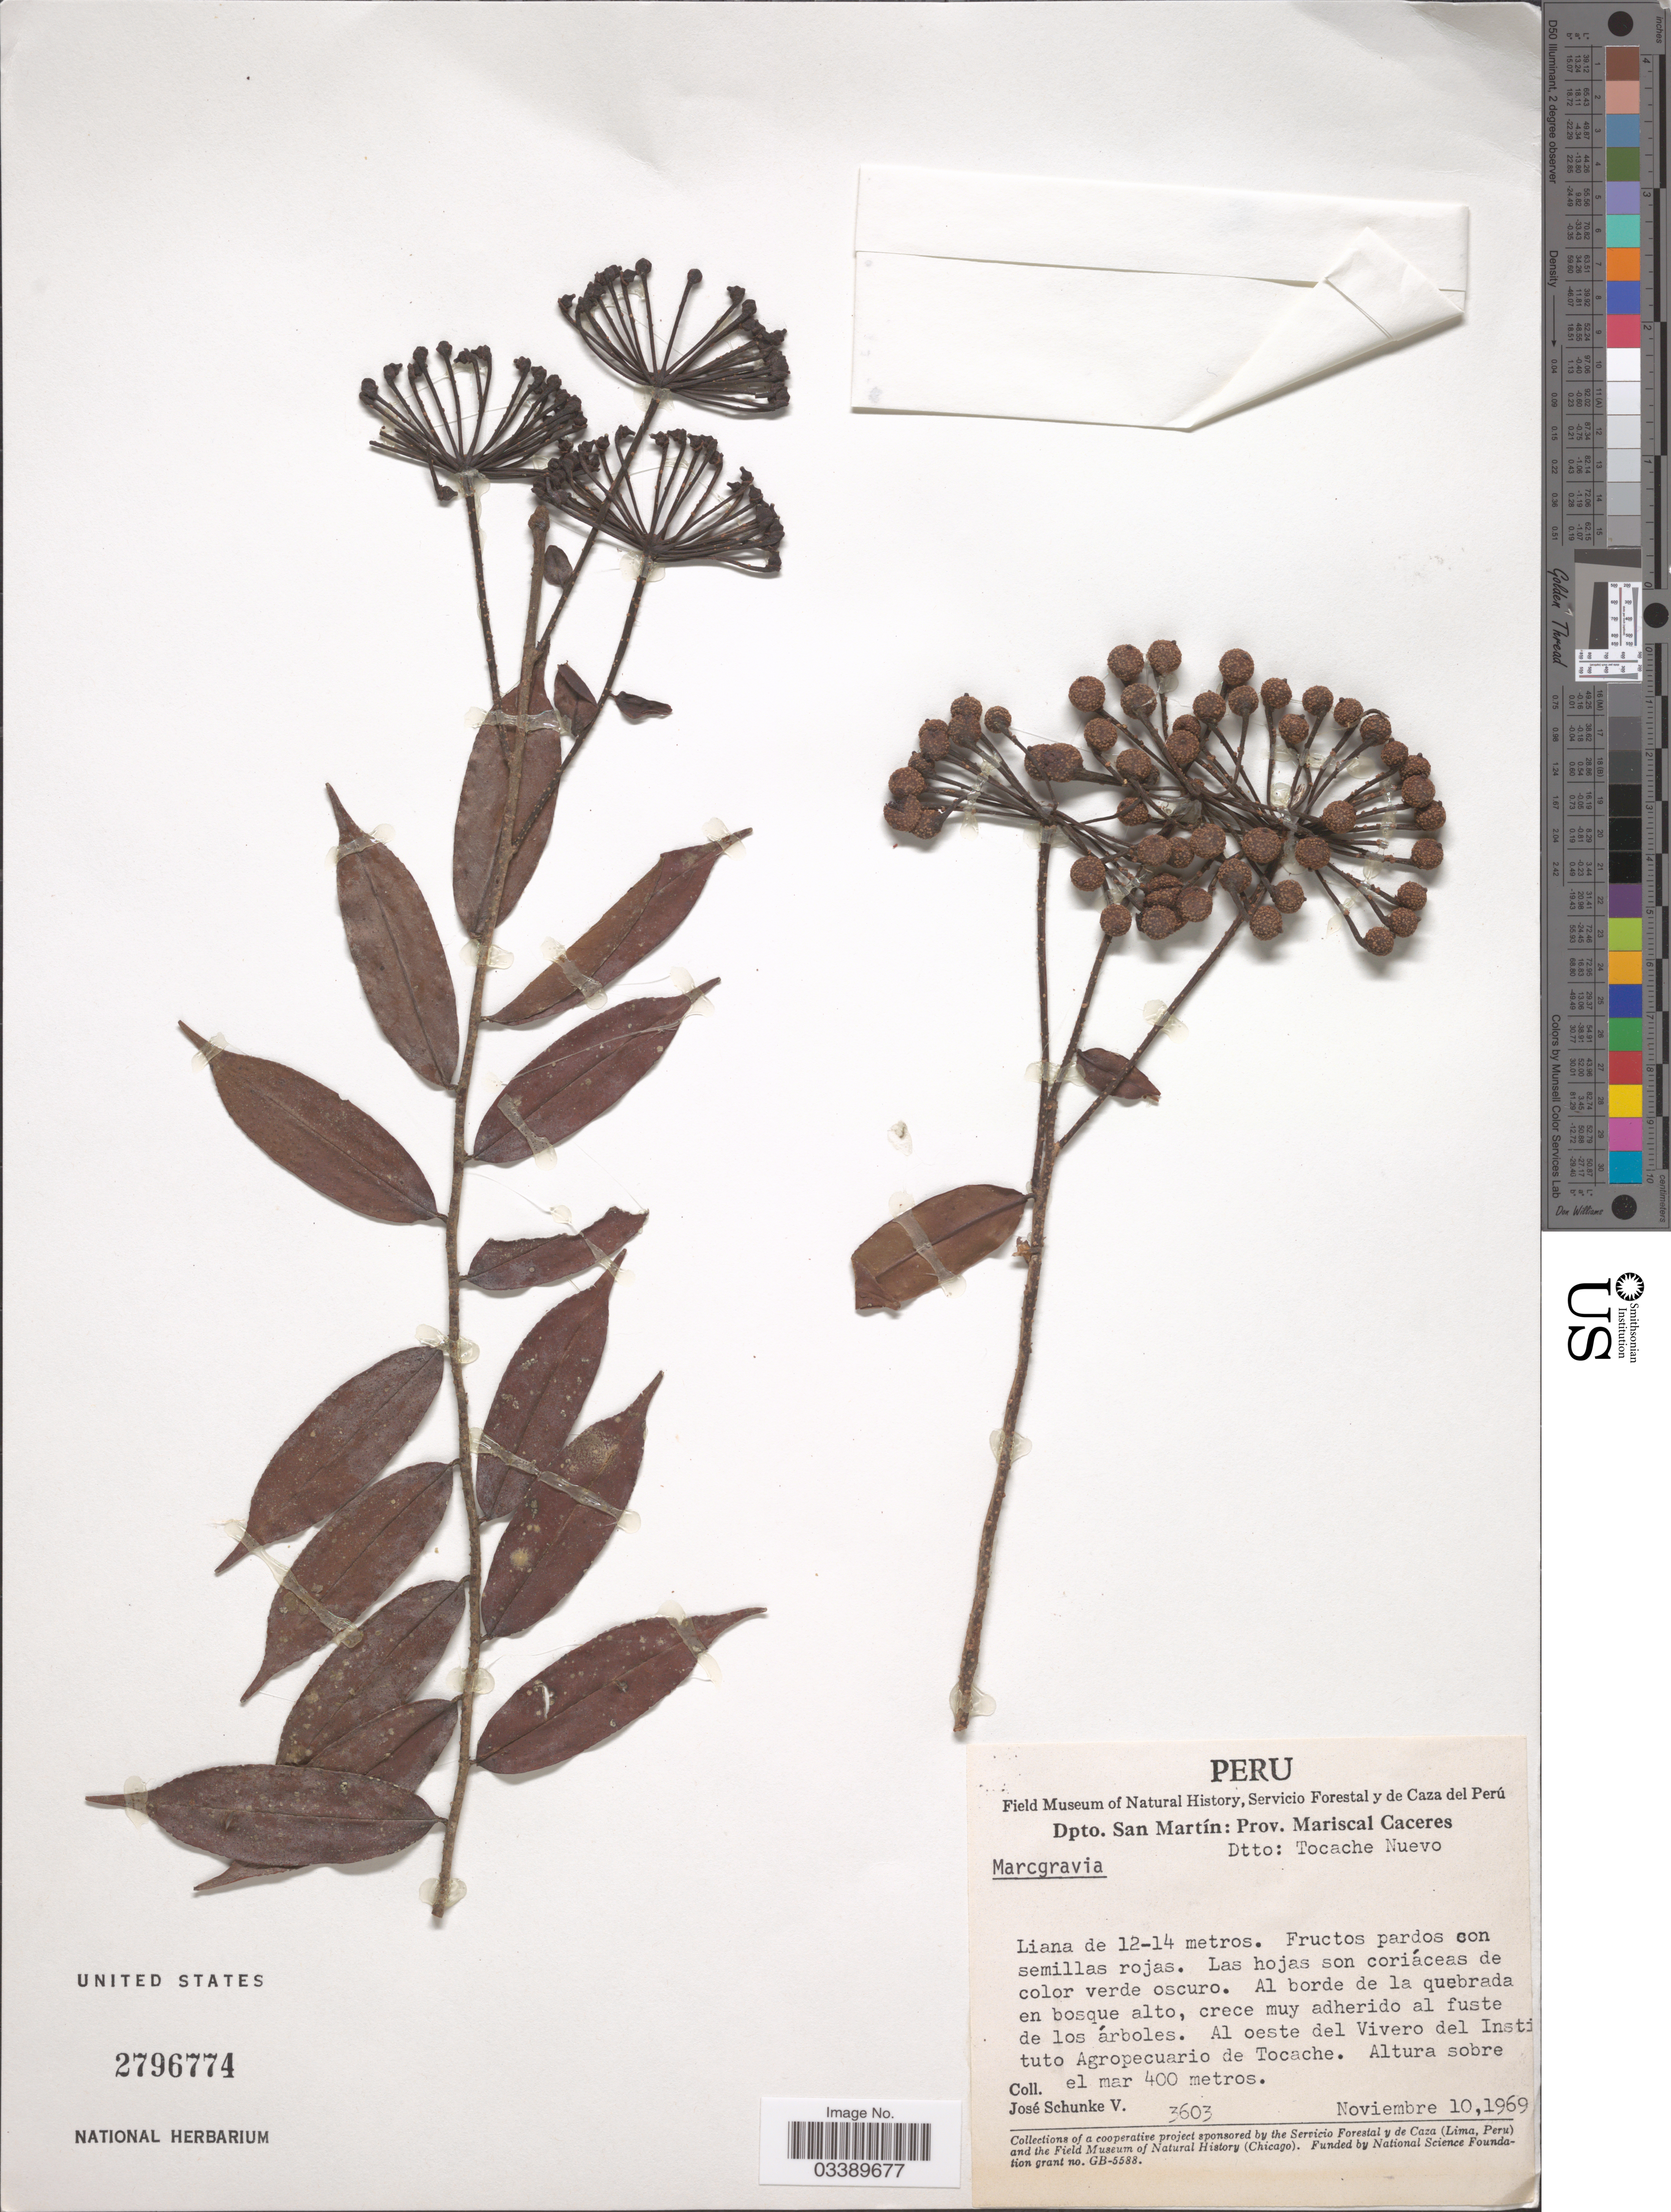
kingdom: Plantae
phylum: Tracheophyta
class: Magnoliopsida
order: Ericales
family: Marcgraviaceae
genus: Marcgravia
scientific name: Marcgravia sp.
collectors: J. Schunke Vigo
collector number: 3603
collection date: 1969-11-10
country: Peru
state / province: San Martín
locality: Dpto. San Martín: Prov. Mariscal Caceres. Dtto: Tocache Nuevo. Al oeste del Vivero del Instituto Agropecuario de Tocache.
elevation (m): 400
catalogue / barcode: US 2796774